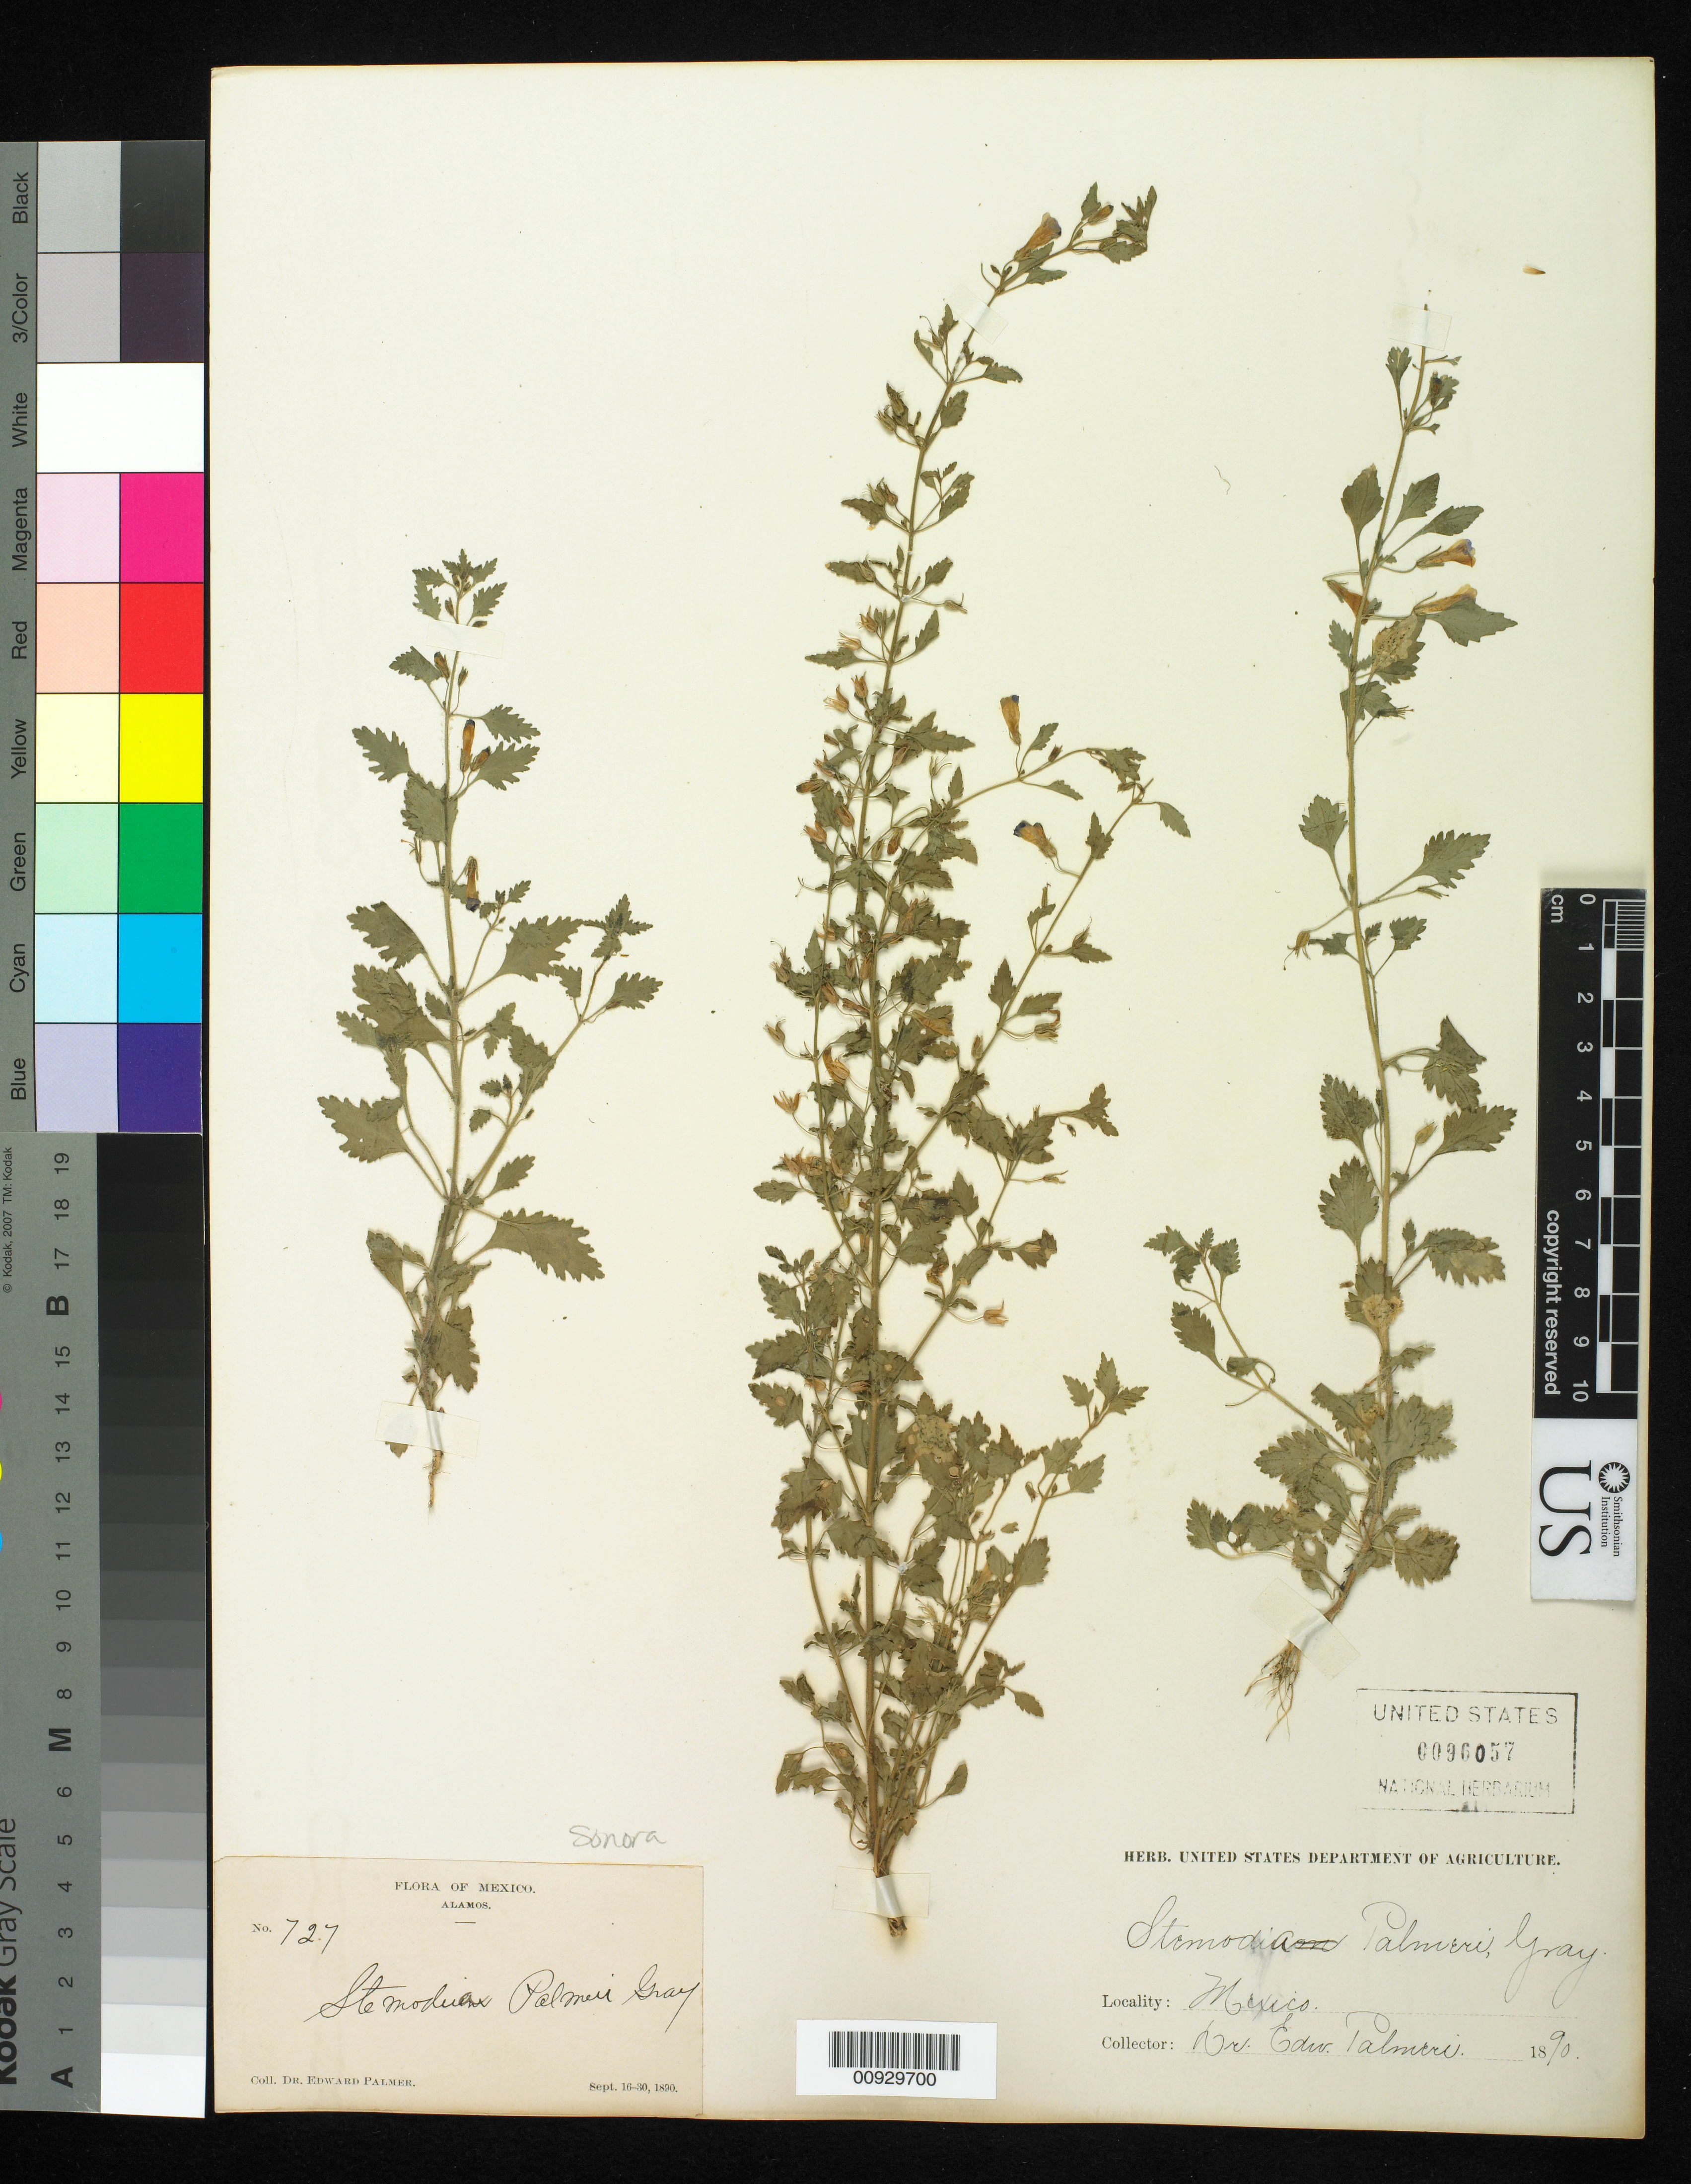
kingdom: Plantae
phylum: Tracheophyta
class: Magnoliopsida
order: Lamiales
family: Plantaginaceae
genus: Stemodia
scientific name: Stemodia palmeri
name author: A. Gray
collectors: E. Palmer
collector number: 727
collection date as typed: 16 Sep 1890 to 30 Sep 1890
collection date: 1890-09-16/1890-09-30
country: Mexico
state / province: Sonora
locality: Alamos.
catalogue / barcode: US 96057